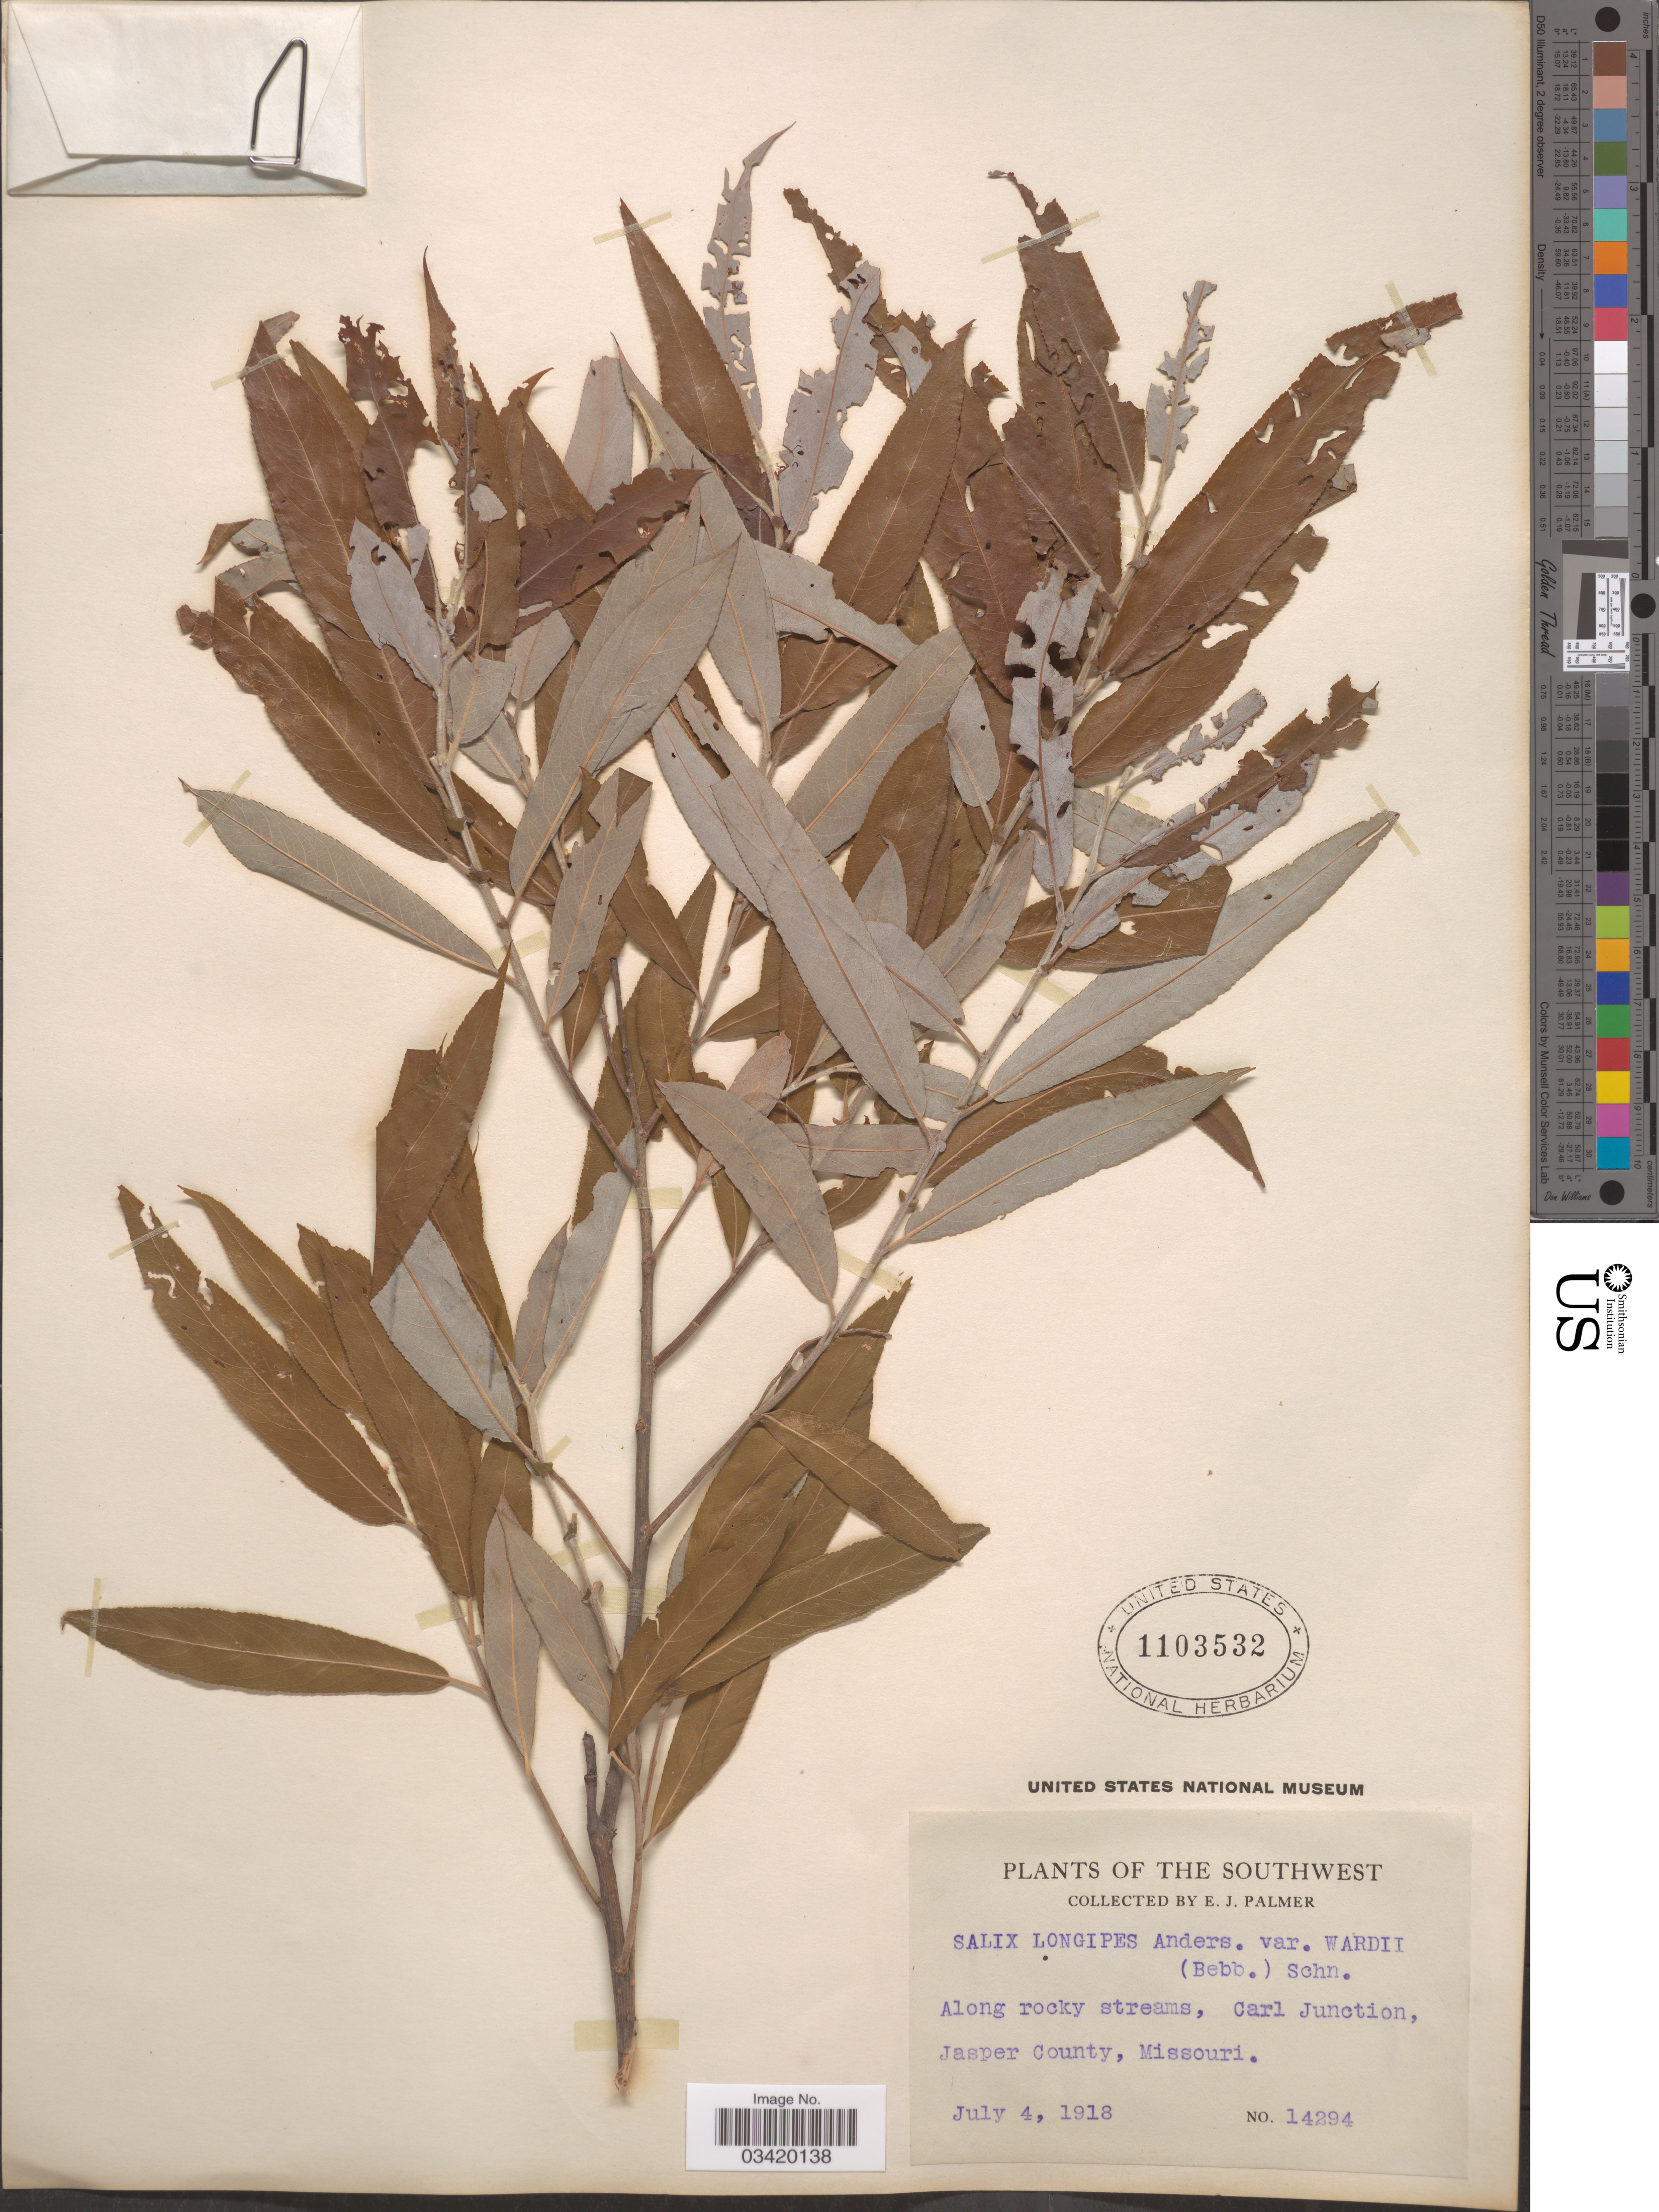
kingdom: Plantae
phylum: Tracheophyta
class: Magnoliopsida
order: Malpighiales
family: Salicaceae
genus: Salix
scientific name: Salix caroliniana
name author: Michx.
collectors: E. J. Palmer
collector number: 14294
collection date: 1918-07-04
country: United States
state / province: Missouri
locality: The Southwest. Along rocky streams, Carl Junction, Jasper County.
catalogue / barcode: US 1103532